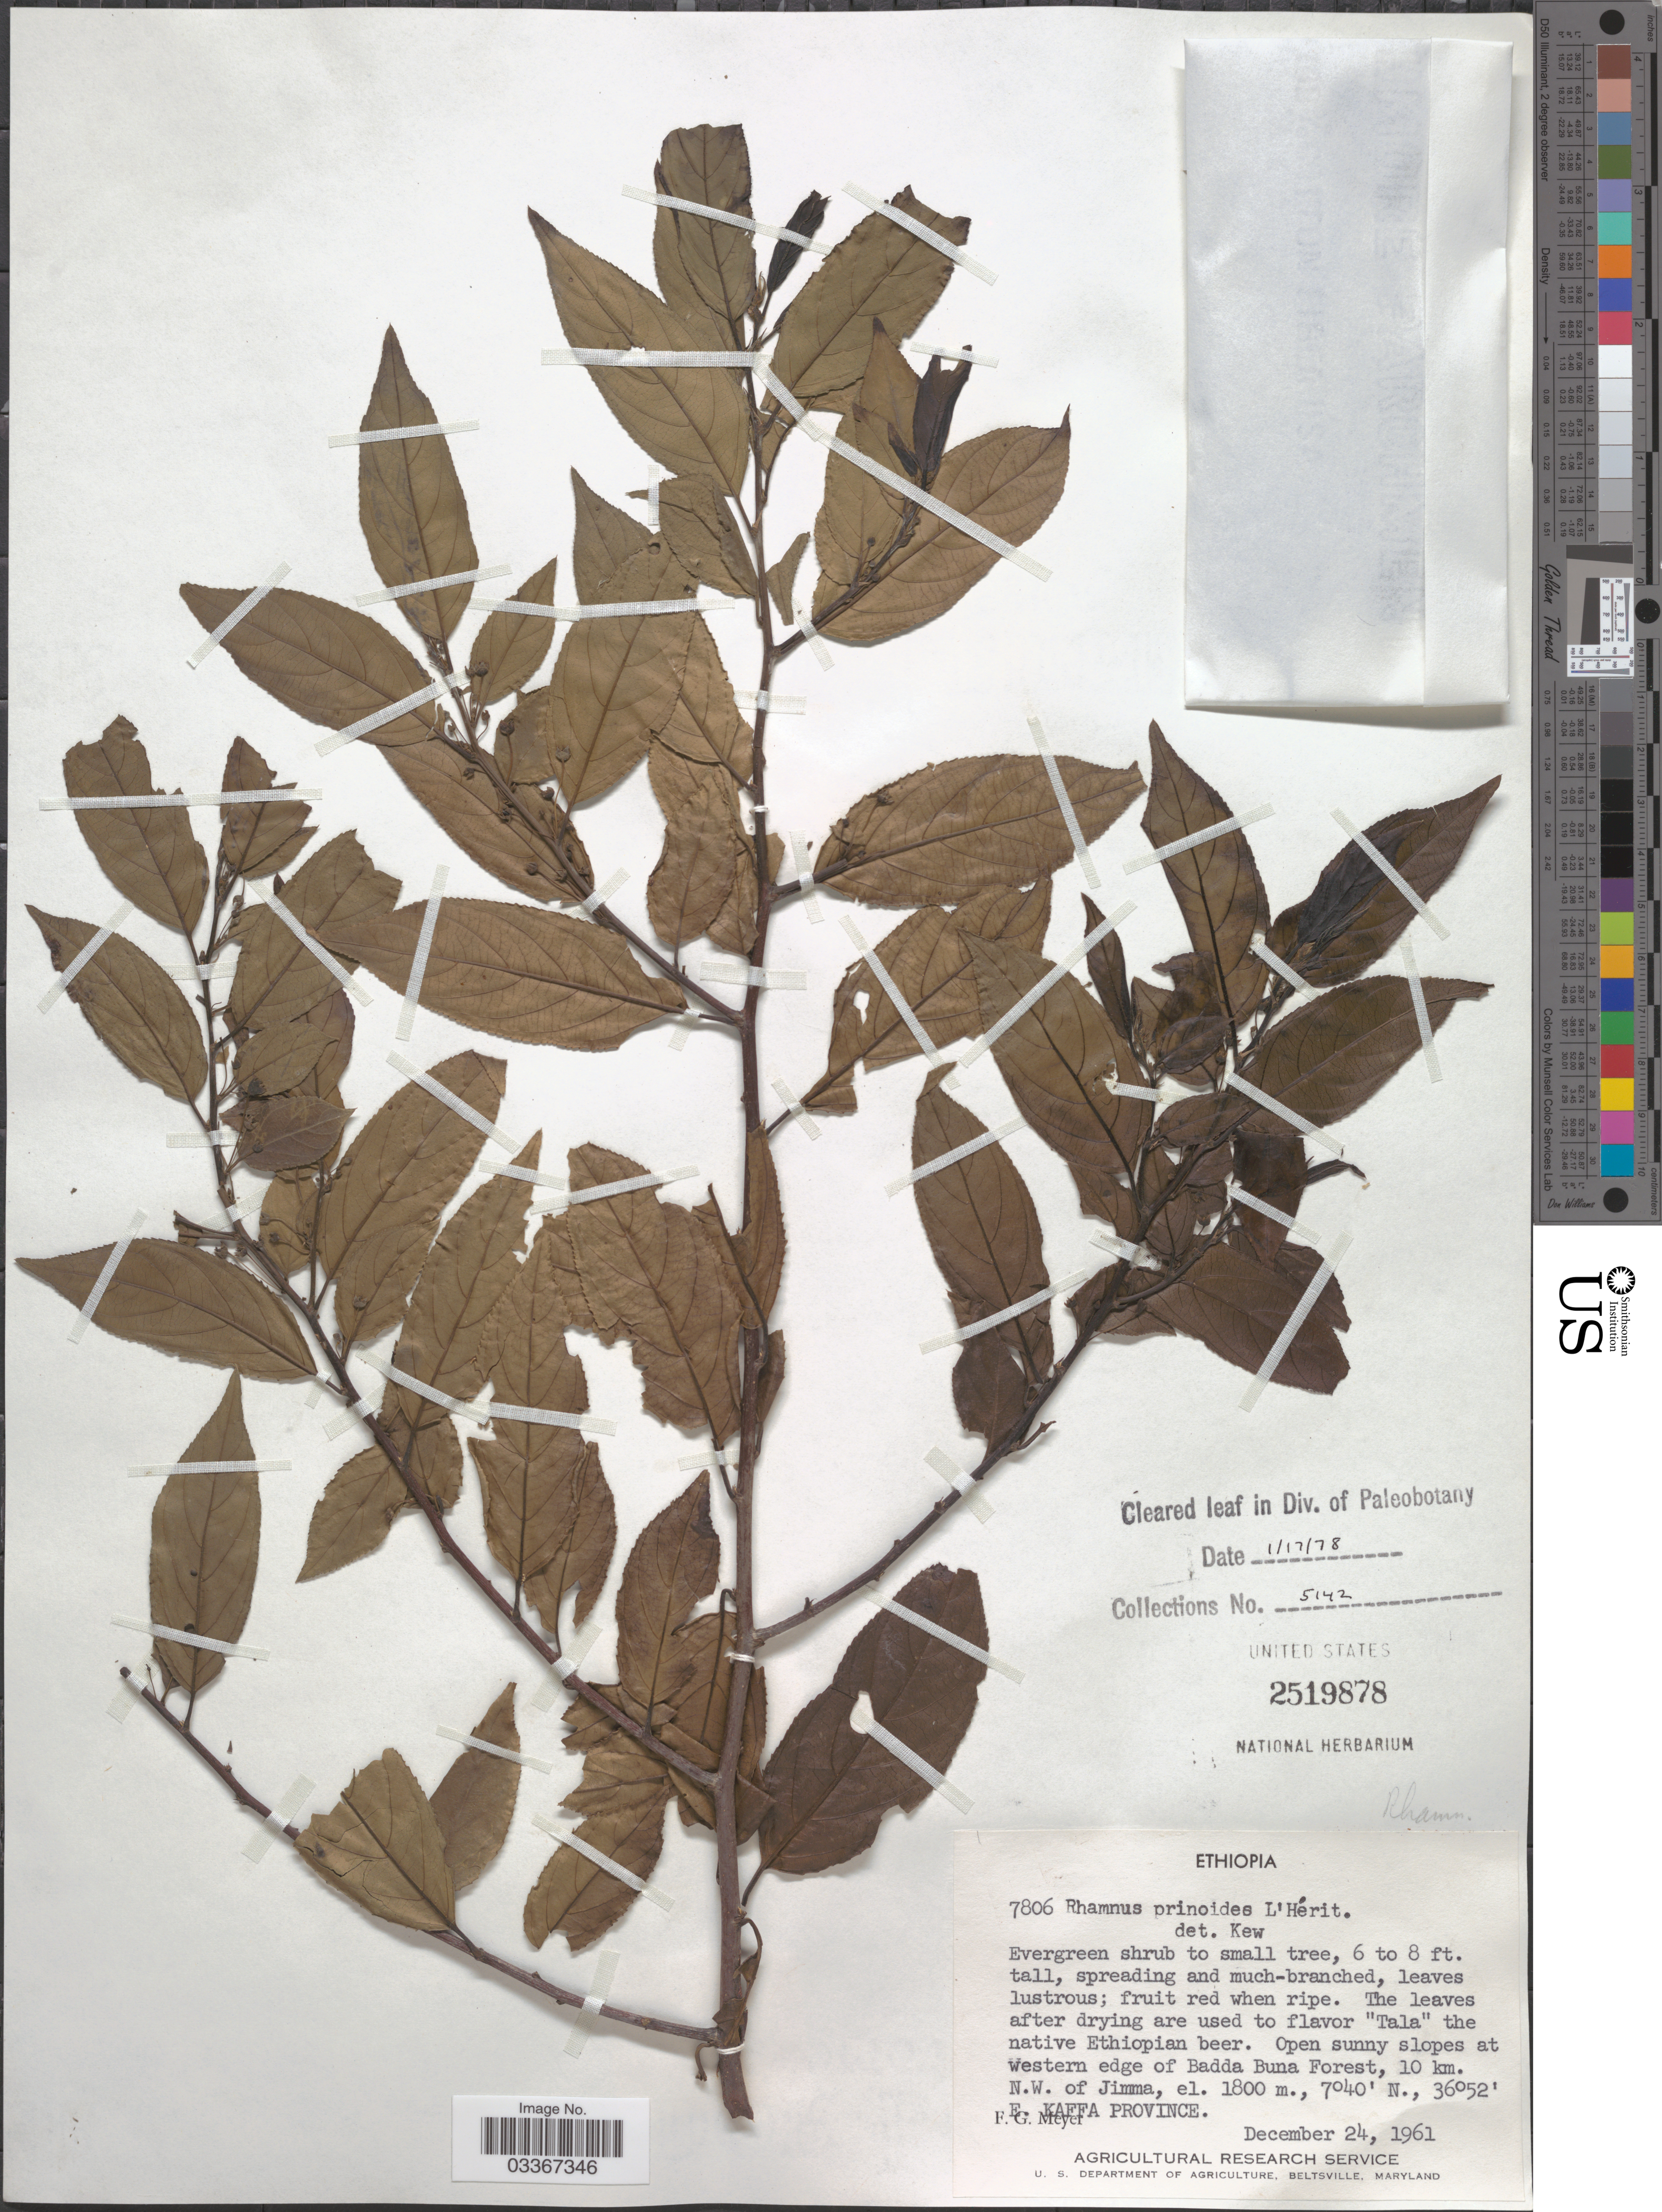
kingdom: Plantae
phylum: Tracheophyta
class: Magnoliopsida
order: Rosales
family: Rhamnaceae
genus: Rhamnus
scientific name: Rhamnus prinoides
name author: L'Hér.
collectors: F. G. Meyer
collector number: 7806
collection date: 1961-12-24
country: Ethiopia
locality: Open sunny slopes at western edge of Badda Buna Forest, 10 km. N.W. of Jimma. E. Kaffa Province.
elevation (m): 1800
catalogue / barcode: US 2519878